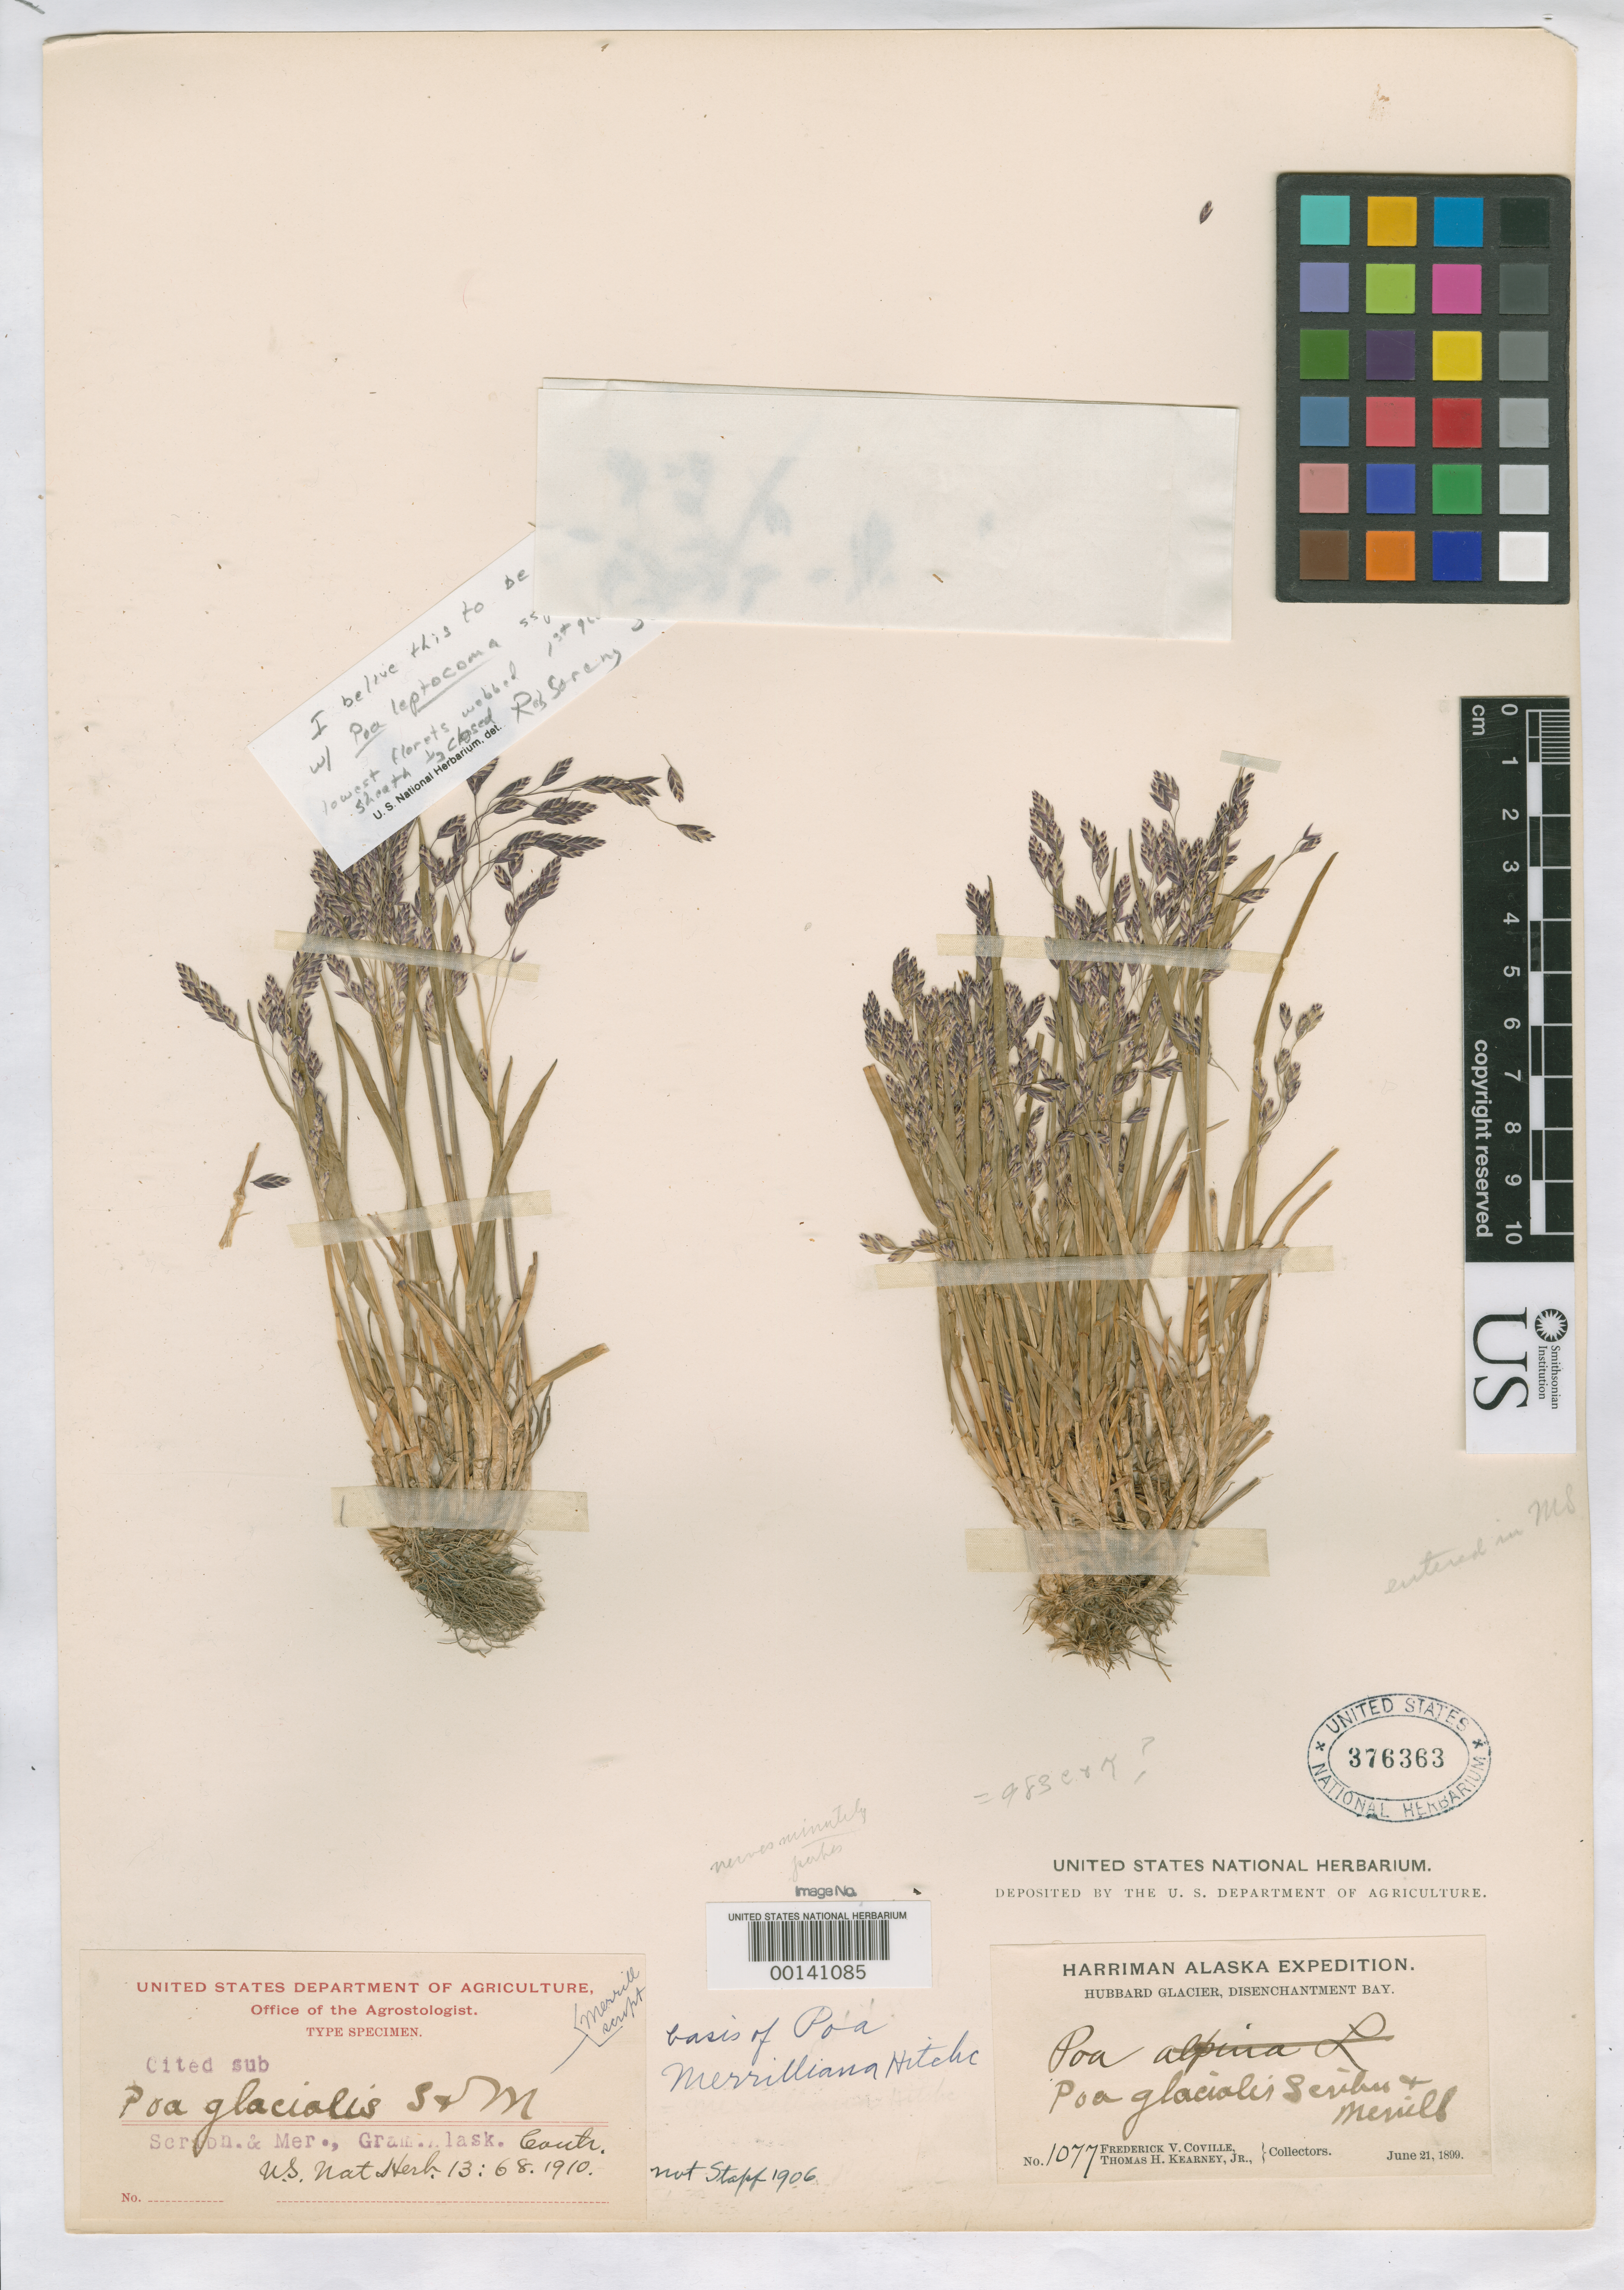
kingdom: Plantae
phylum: Tracheophyta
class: Liliopsida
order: Poales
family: Poaceae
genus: Poa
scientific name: Poa glacialis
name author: Scribn. & Merr.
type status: Holotype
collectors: F. V. Coville & T. H. Kearney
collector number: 1077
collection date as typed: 21 Jun 1899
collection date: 1899-06-21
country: United States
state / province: Alaska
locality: Hubbard Glacier.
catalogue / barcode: US 376363